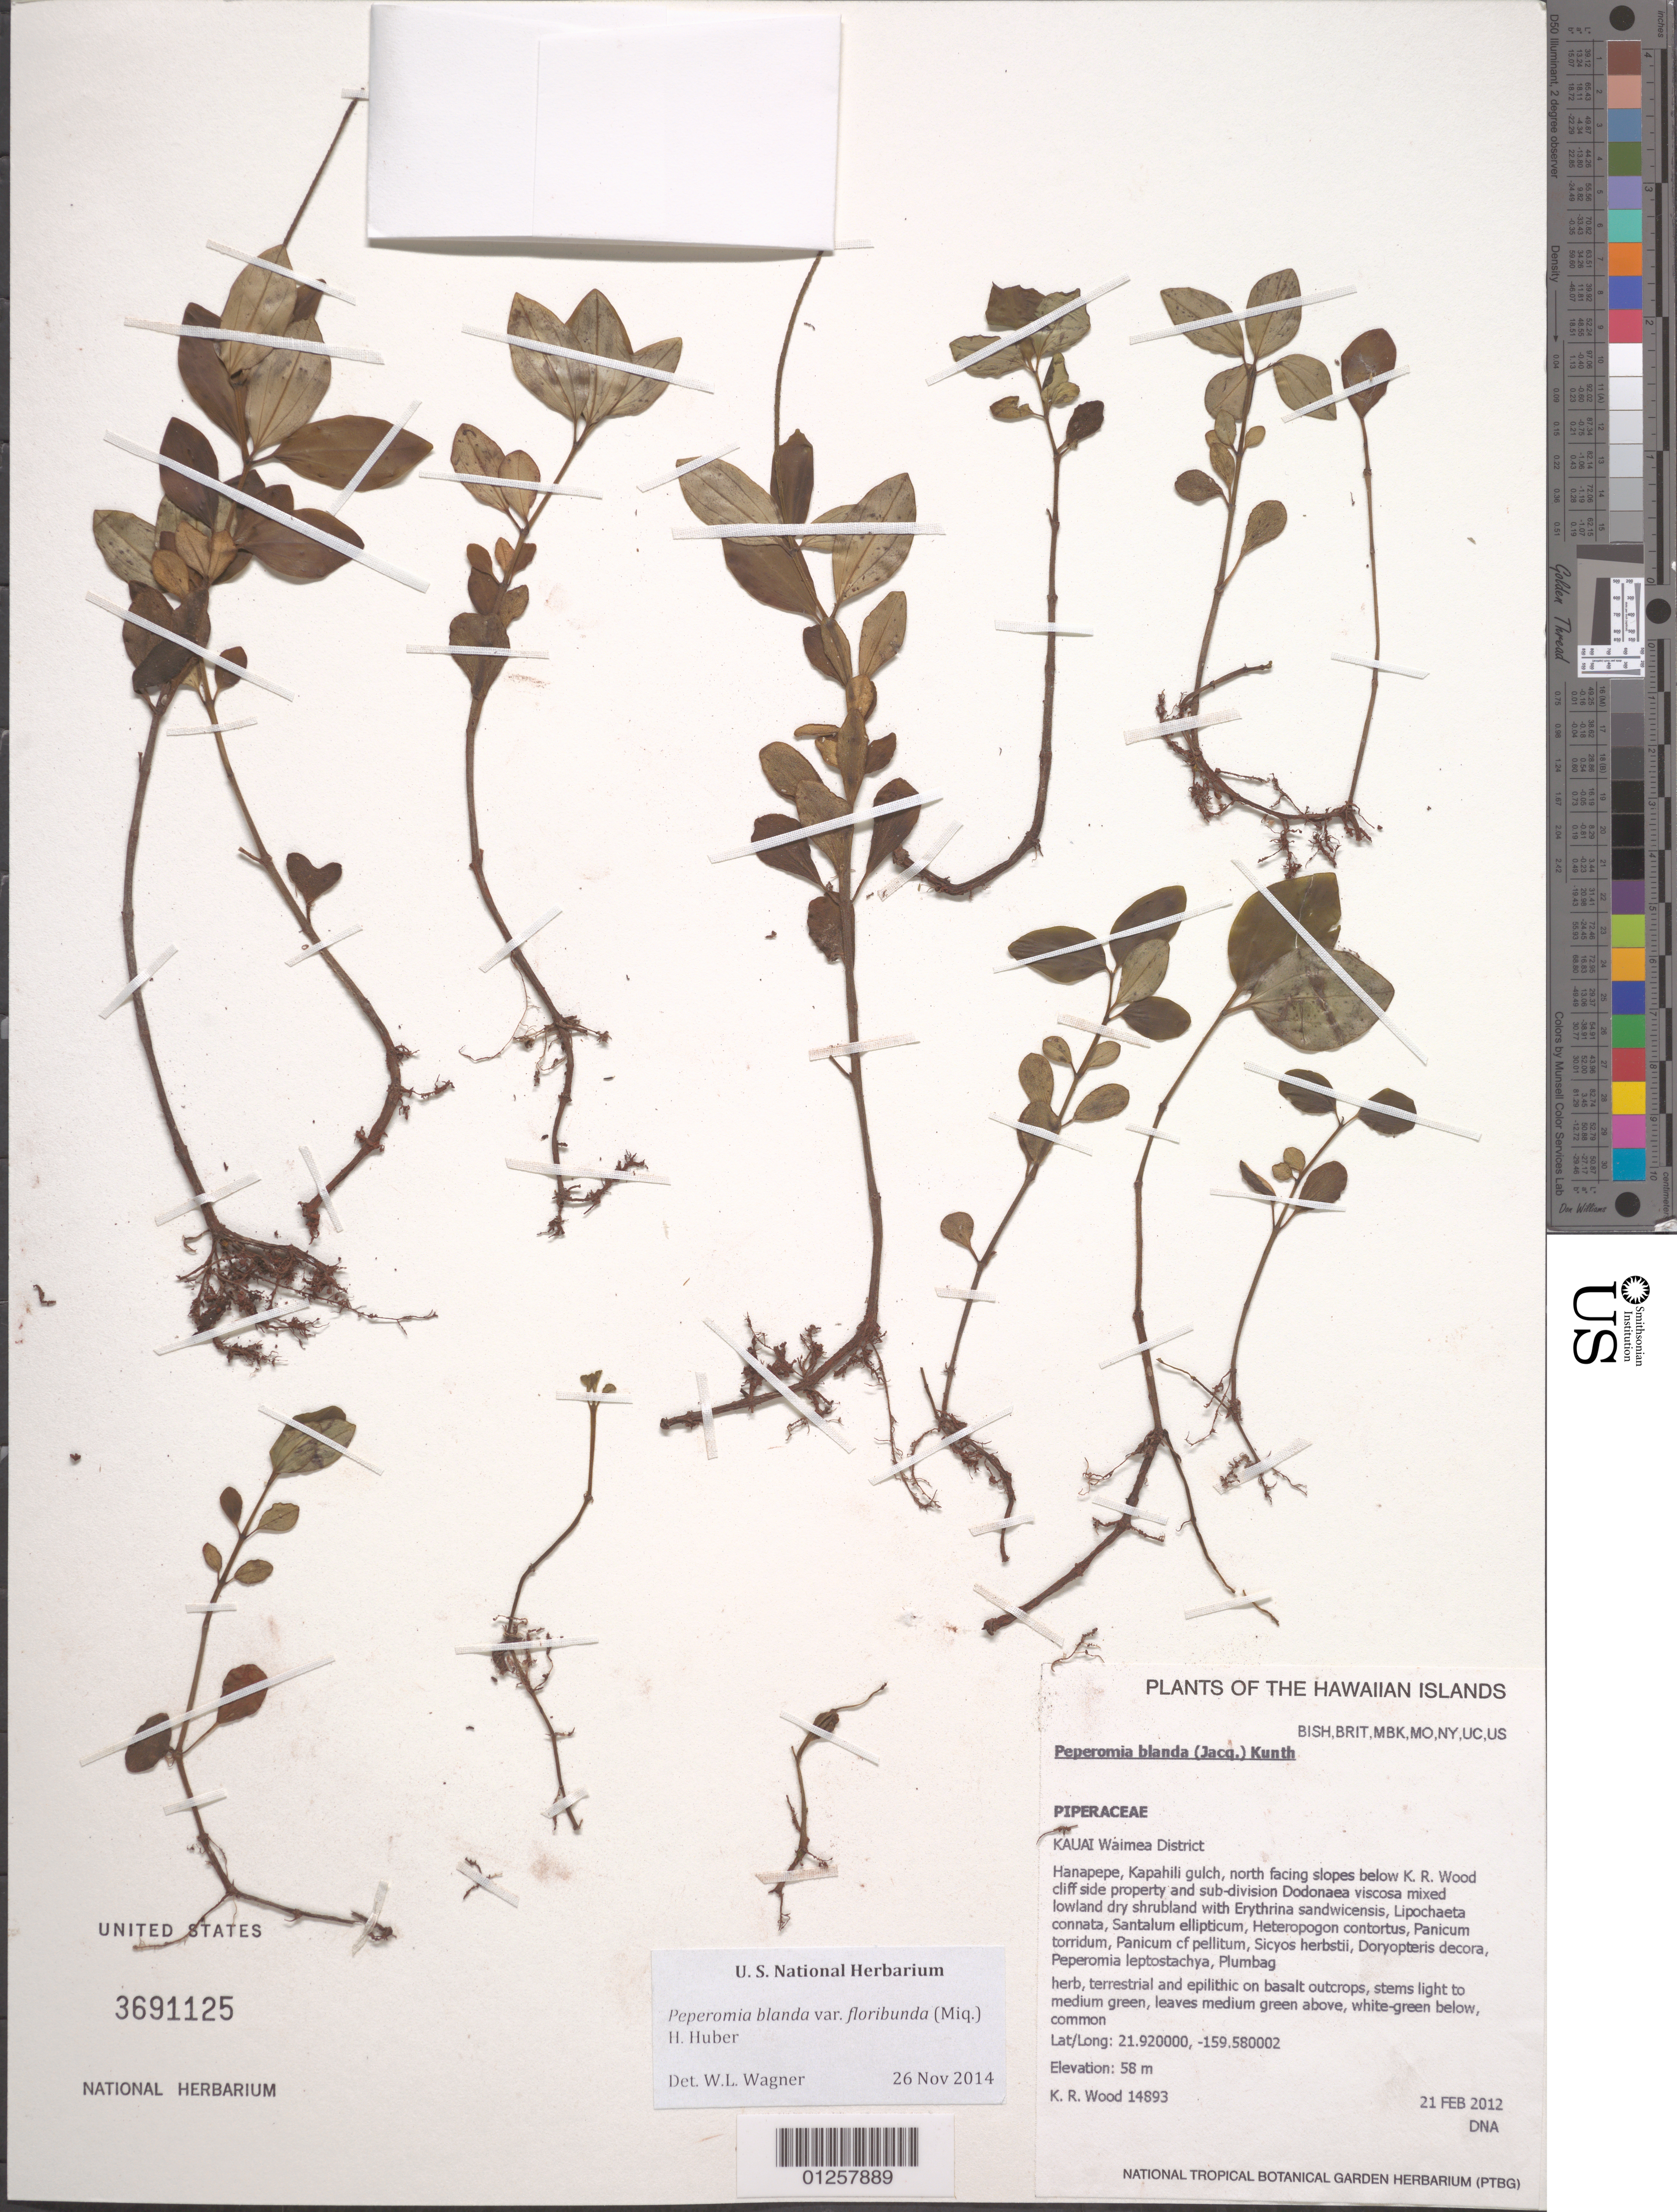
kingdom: Plantae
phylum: Tracheophyta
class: Magnoliopsida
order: Piperales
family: Piperaceae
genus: Peperomia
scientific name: Peperomia leptostachya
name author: Hook. & Arn.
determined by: Wagner, W. L., (BOT), Smithsonian Institution - National Museum of Natural History (UNITED STATES)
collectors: K. R. Wood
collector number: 14893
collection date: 2012-02-21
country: United States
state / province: Hawaii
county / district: Kauai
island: Kaua'i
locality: Waimea District, Hanapepe, Kapahili gulch, north facing slopes.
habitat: Mixed lowland dyr shrubland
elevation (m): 58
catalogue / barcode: US 3691125